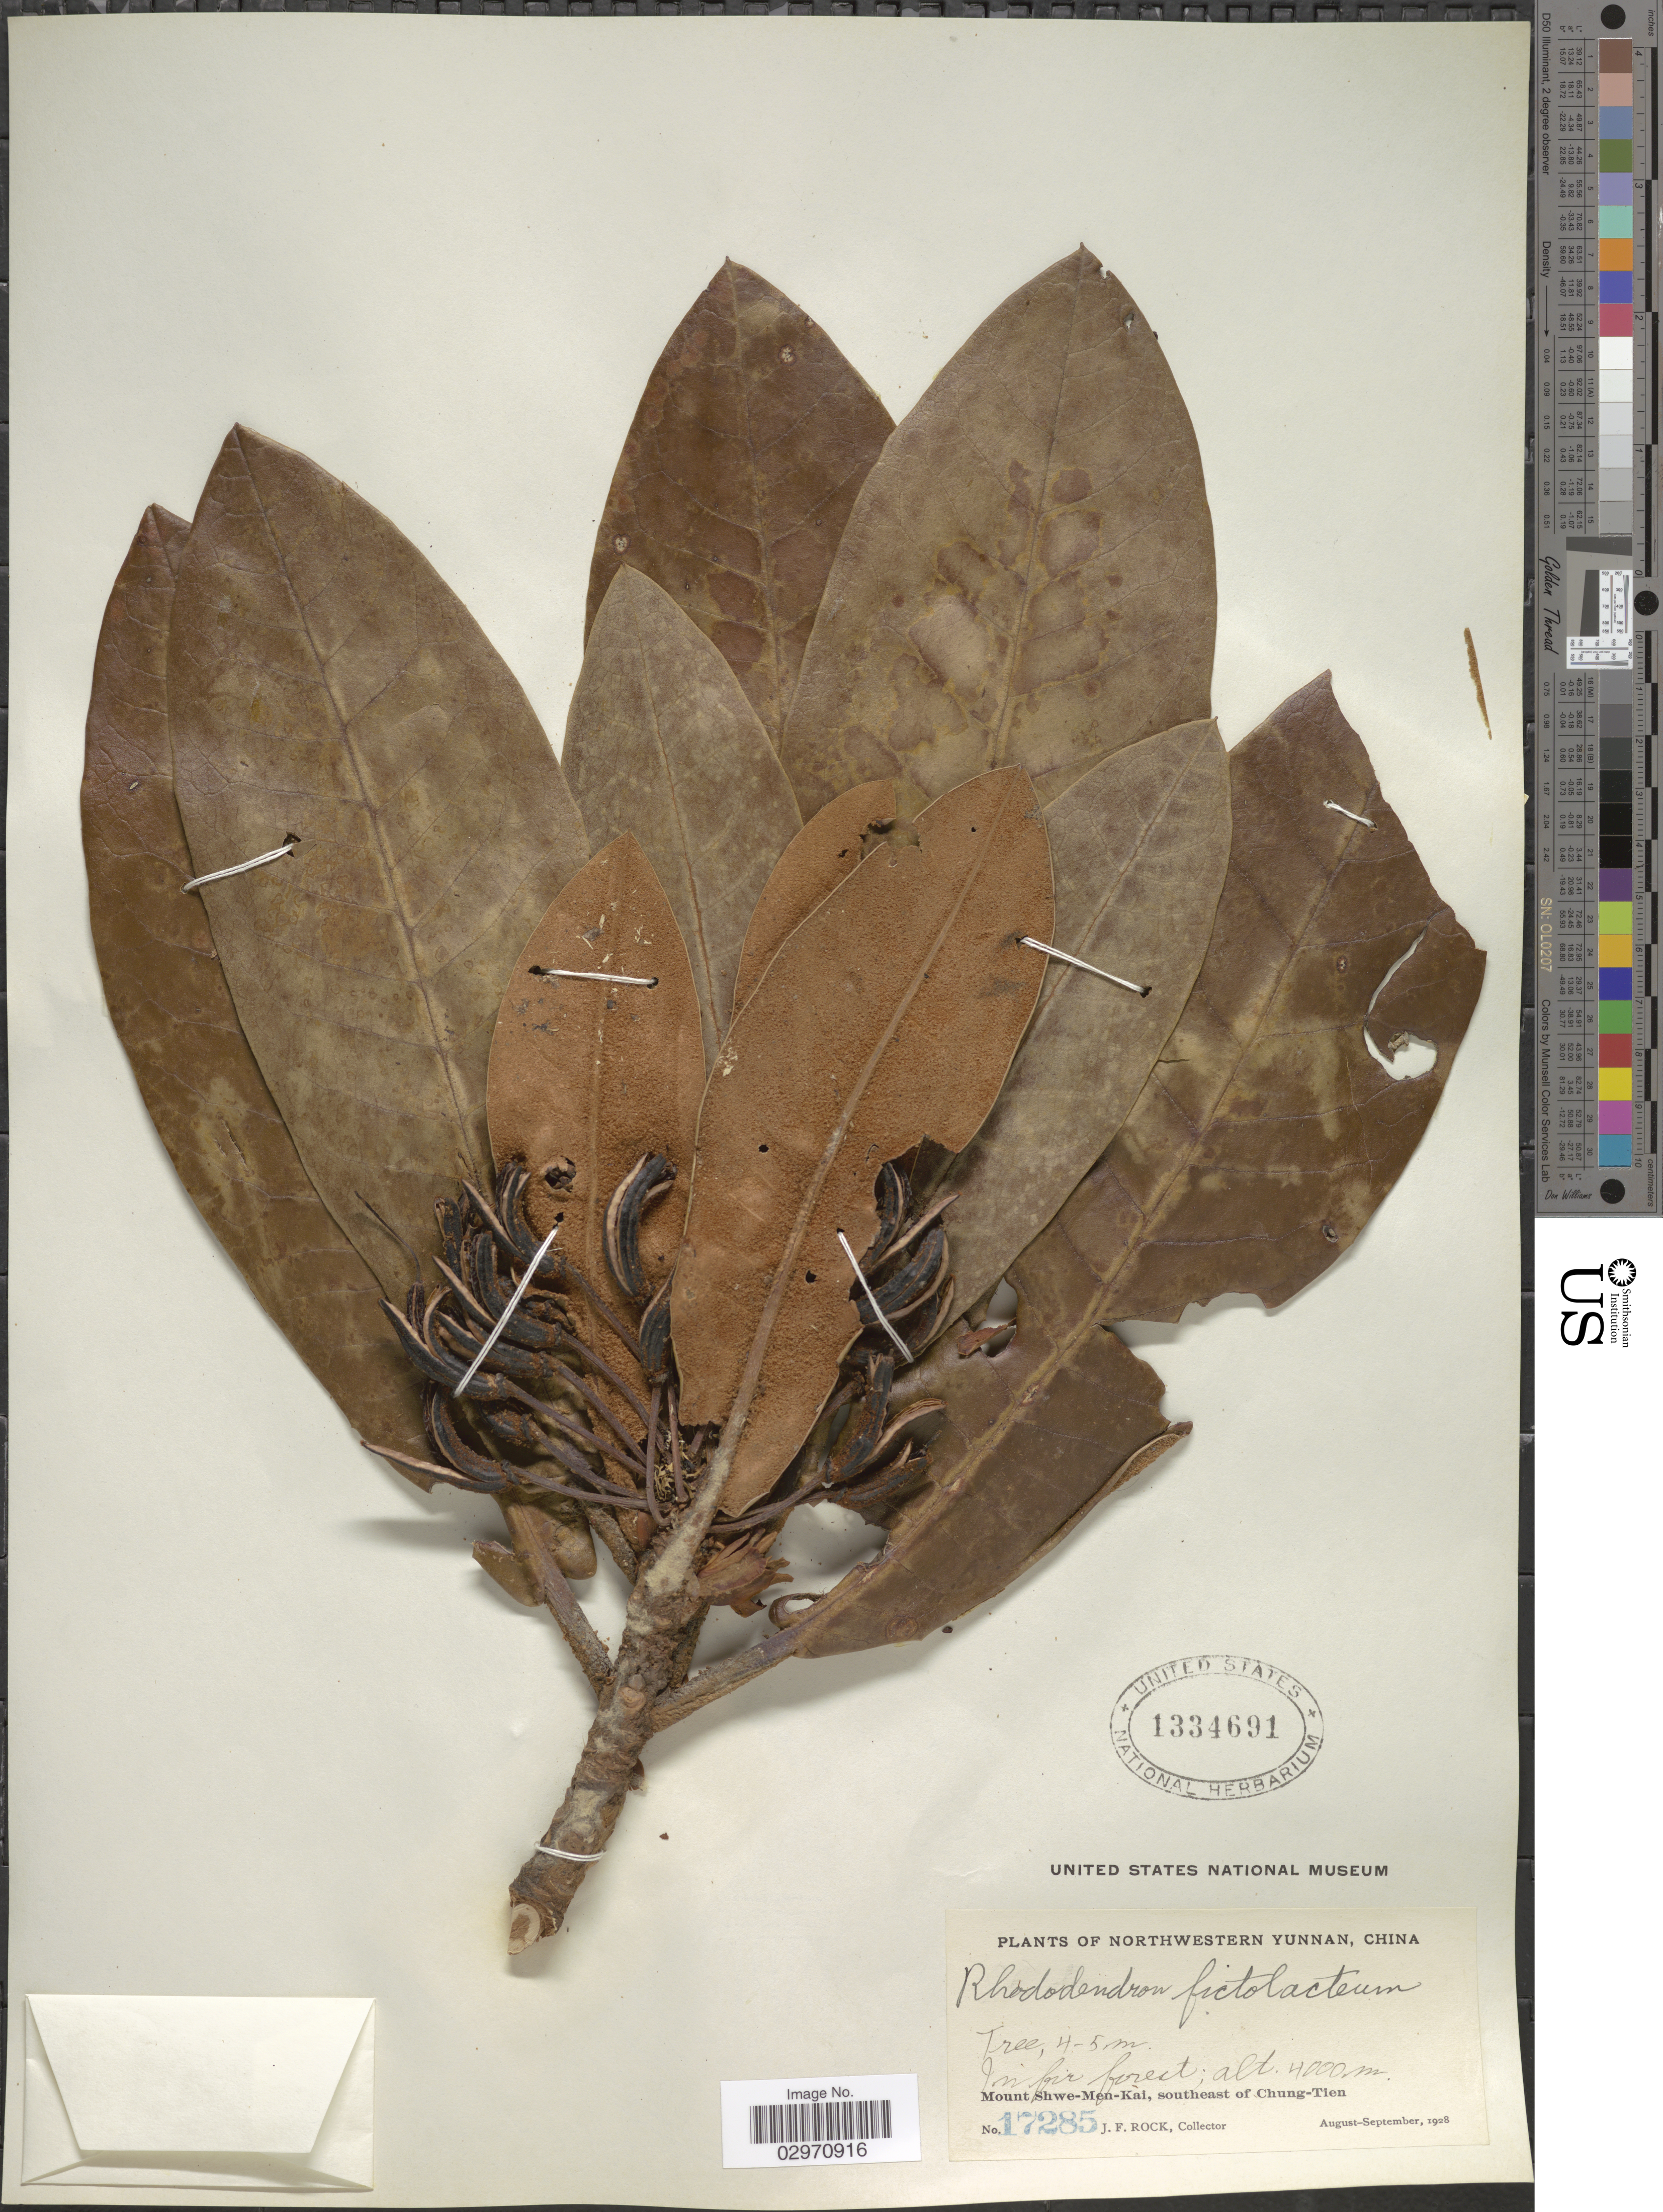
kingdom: Plantae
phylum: Tracheophyta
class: Magnoliopsida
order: Ericales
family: Ericaceae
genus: Rhododendron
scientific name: Rhododendron fictolacteum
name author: Balf. f.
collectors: J. Rock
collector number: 17285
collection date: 1928-08/1928-09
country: China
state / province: Yunnan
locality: Northwestern Yunnan. Mount Shwe-Men-Kai, southeast of Chung-Tien.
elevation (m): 4000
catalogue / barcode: US 1334691